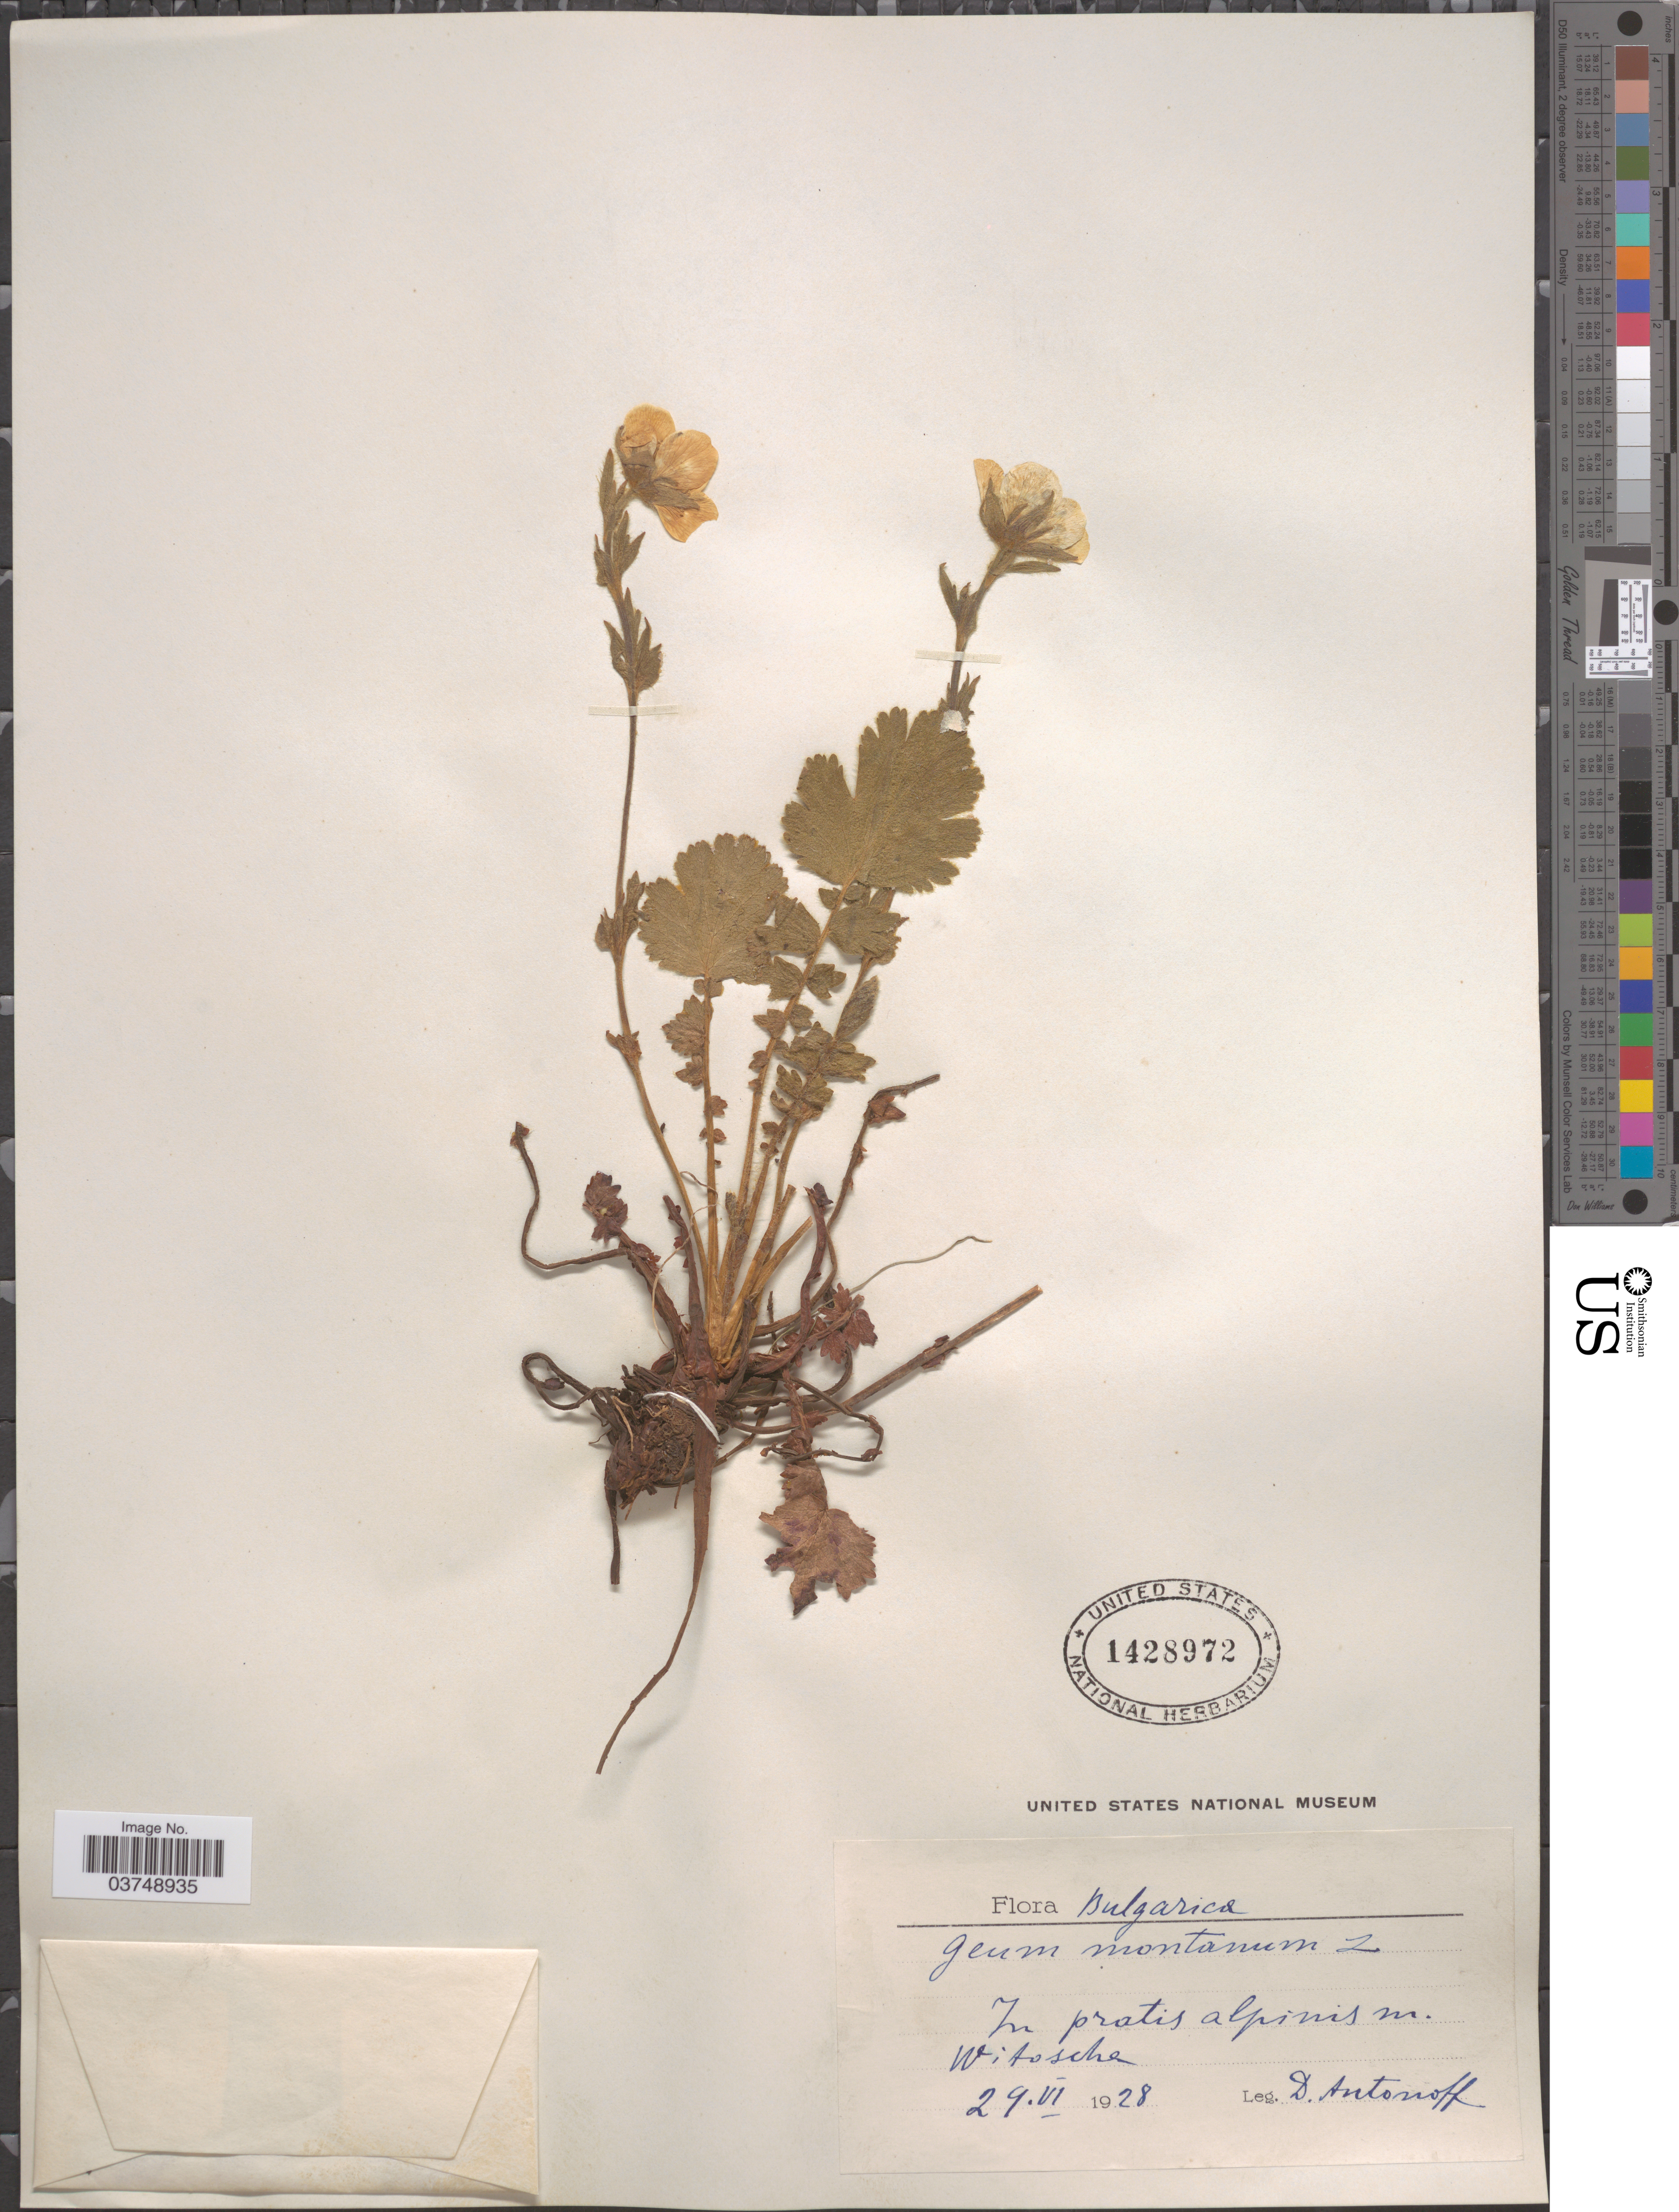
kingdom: Plantae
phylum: Tracheophyta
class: Magnoliopsida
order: Rosales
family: Rosaceae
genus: Geum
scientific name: Geum montanum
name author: L.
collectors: D. Antonoff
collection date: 1928-06-29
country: Bulgaria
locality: In pratis alpinis m. Witosche.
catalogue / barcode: US 1428972